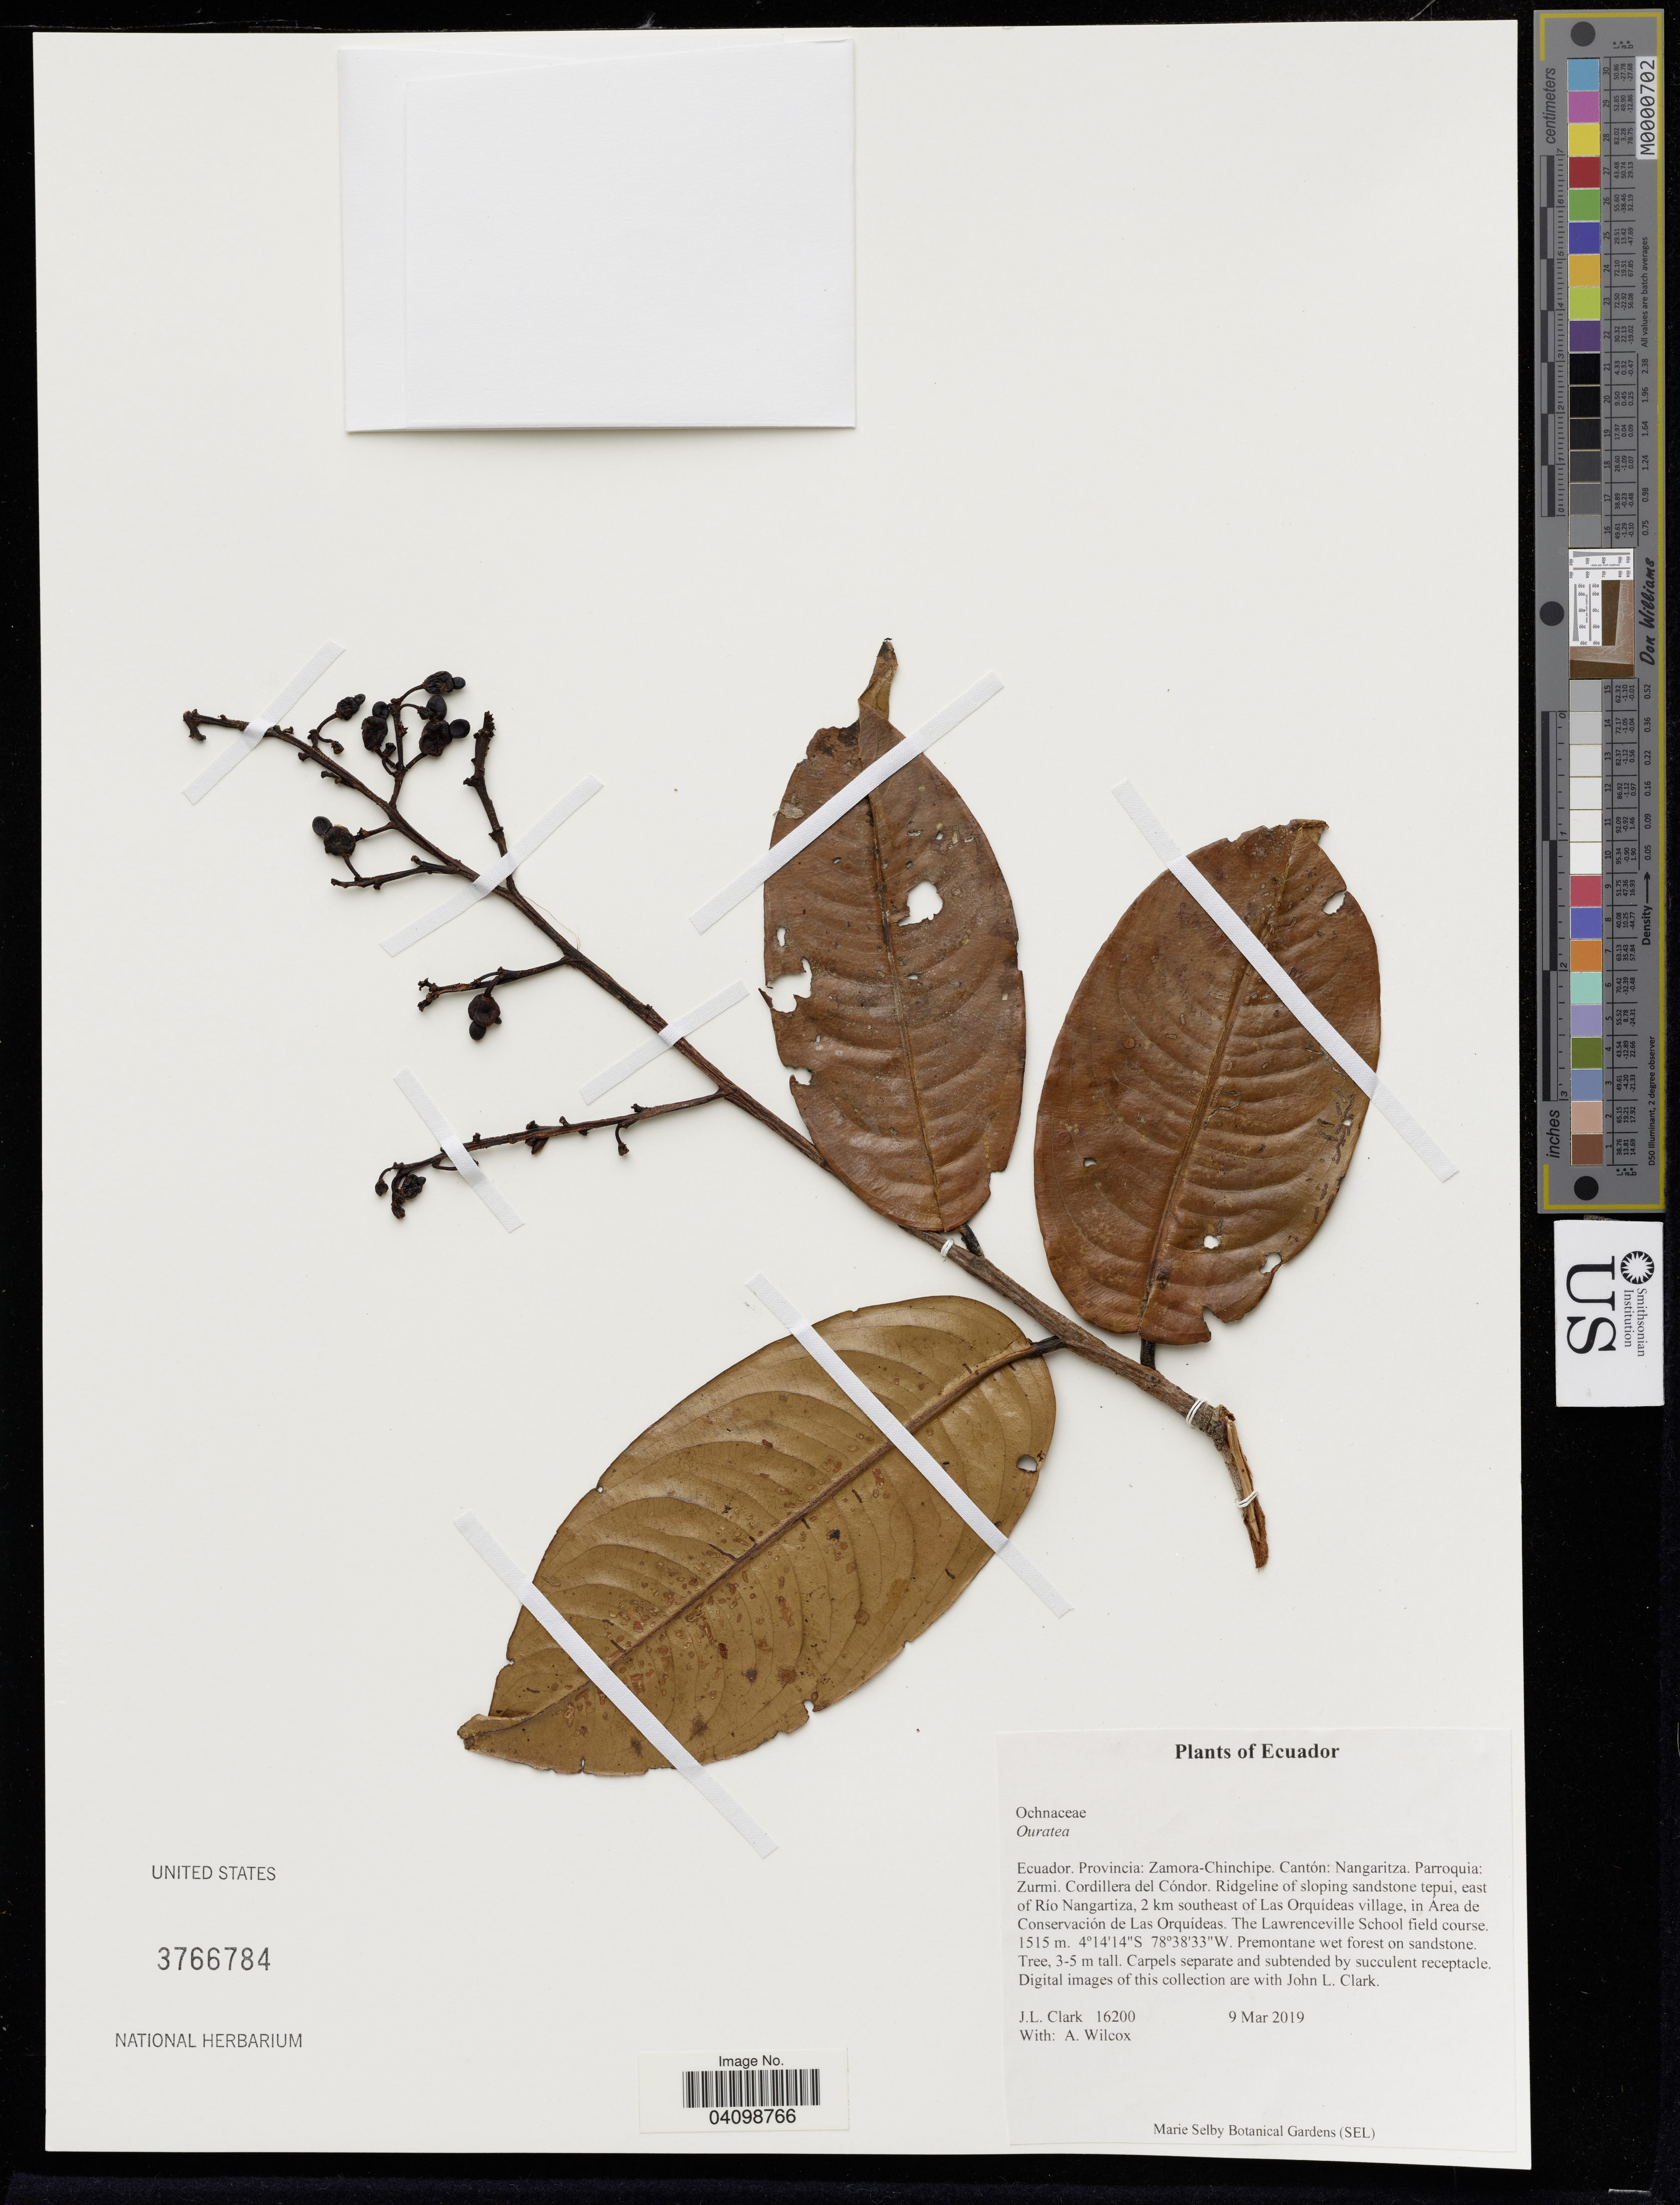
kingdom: Plantae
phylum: Tracheophyta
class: Magnoliopsida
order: Malpighiales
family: Ochnaceae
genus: Ouratea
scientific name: Ouratea sp.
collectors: J. Clark & A. Wilcox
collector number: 16200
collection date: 2019-03-09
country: Ecuador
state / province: Zamora-Chinchipe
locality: Cantón: Nangaritza. Parroquia: Zurmi. Cordillera del Cóndor. Ridgeline of sloping sandstone tepui, east of Río Nangartiza, 2 km southeast of Las Orquídeas village, in Area de Conservación de Las Orquídeas. The Lawrenceville School field course.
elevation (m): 1515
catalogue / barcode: US 3766784